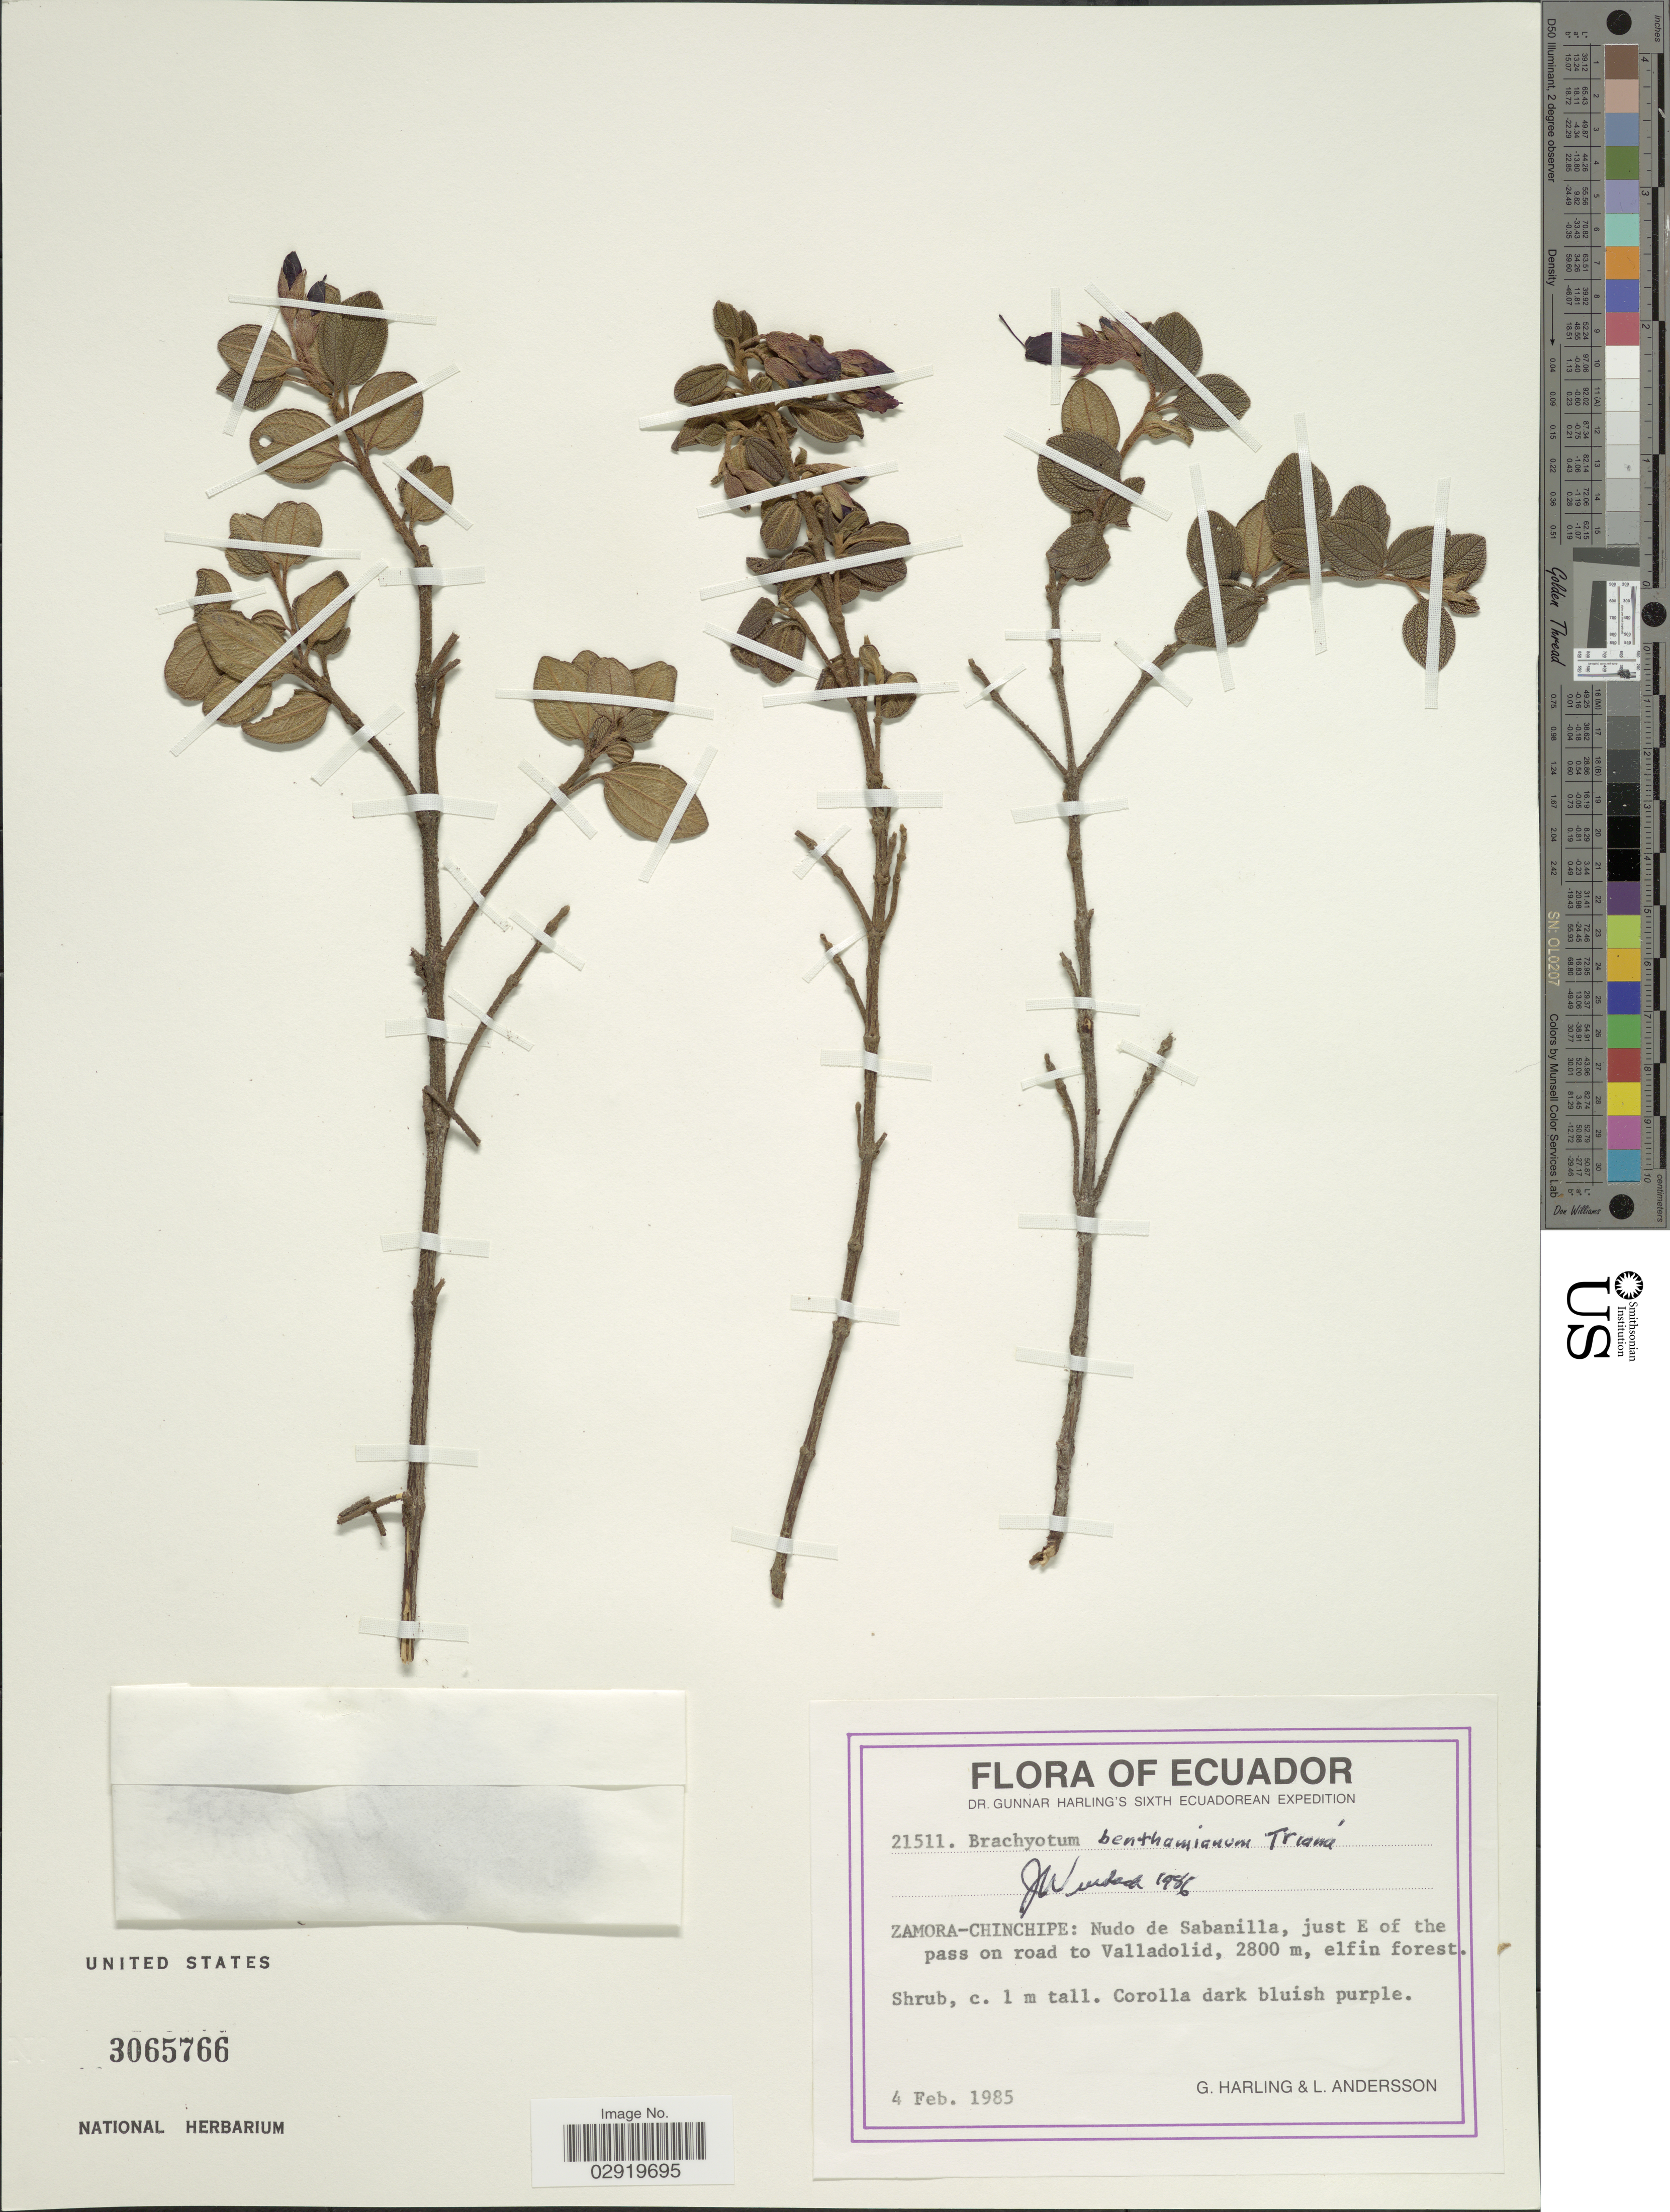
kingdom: Plantae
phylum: Tracheophyta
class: Magnoliopsida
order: Myrtales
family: Melastomataceae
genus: Brachyotum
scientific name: Brachyotum benthamianum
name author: Triana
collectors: G. Harling & L. Andersson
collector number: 21511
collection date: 1985-02-04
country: Ecuador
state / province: Zamora-Chinchipe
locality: Nudo de Sabanilla, just E of the pass on road to Valladolid.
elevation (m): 2800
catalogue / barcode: US 3065766